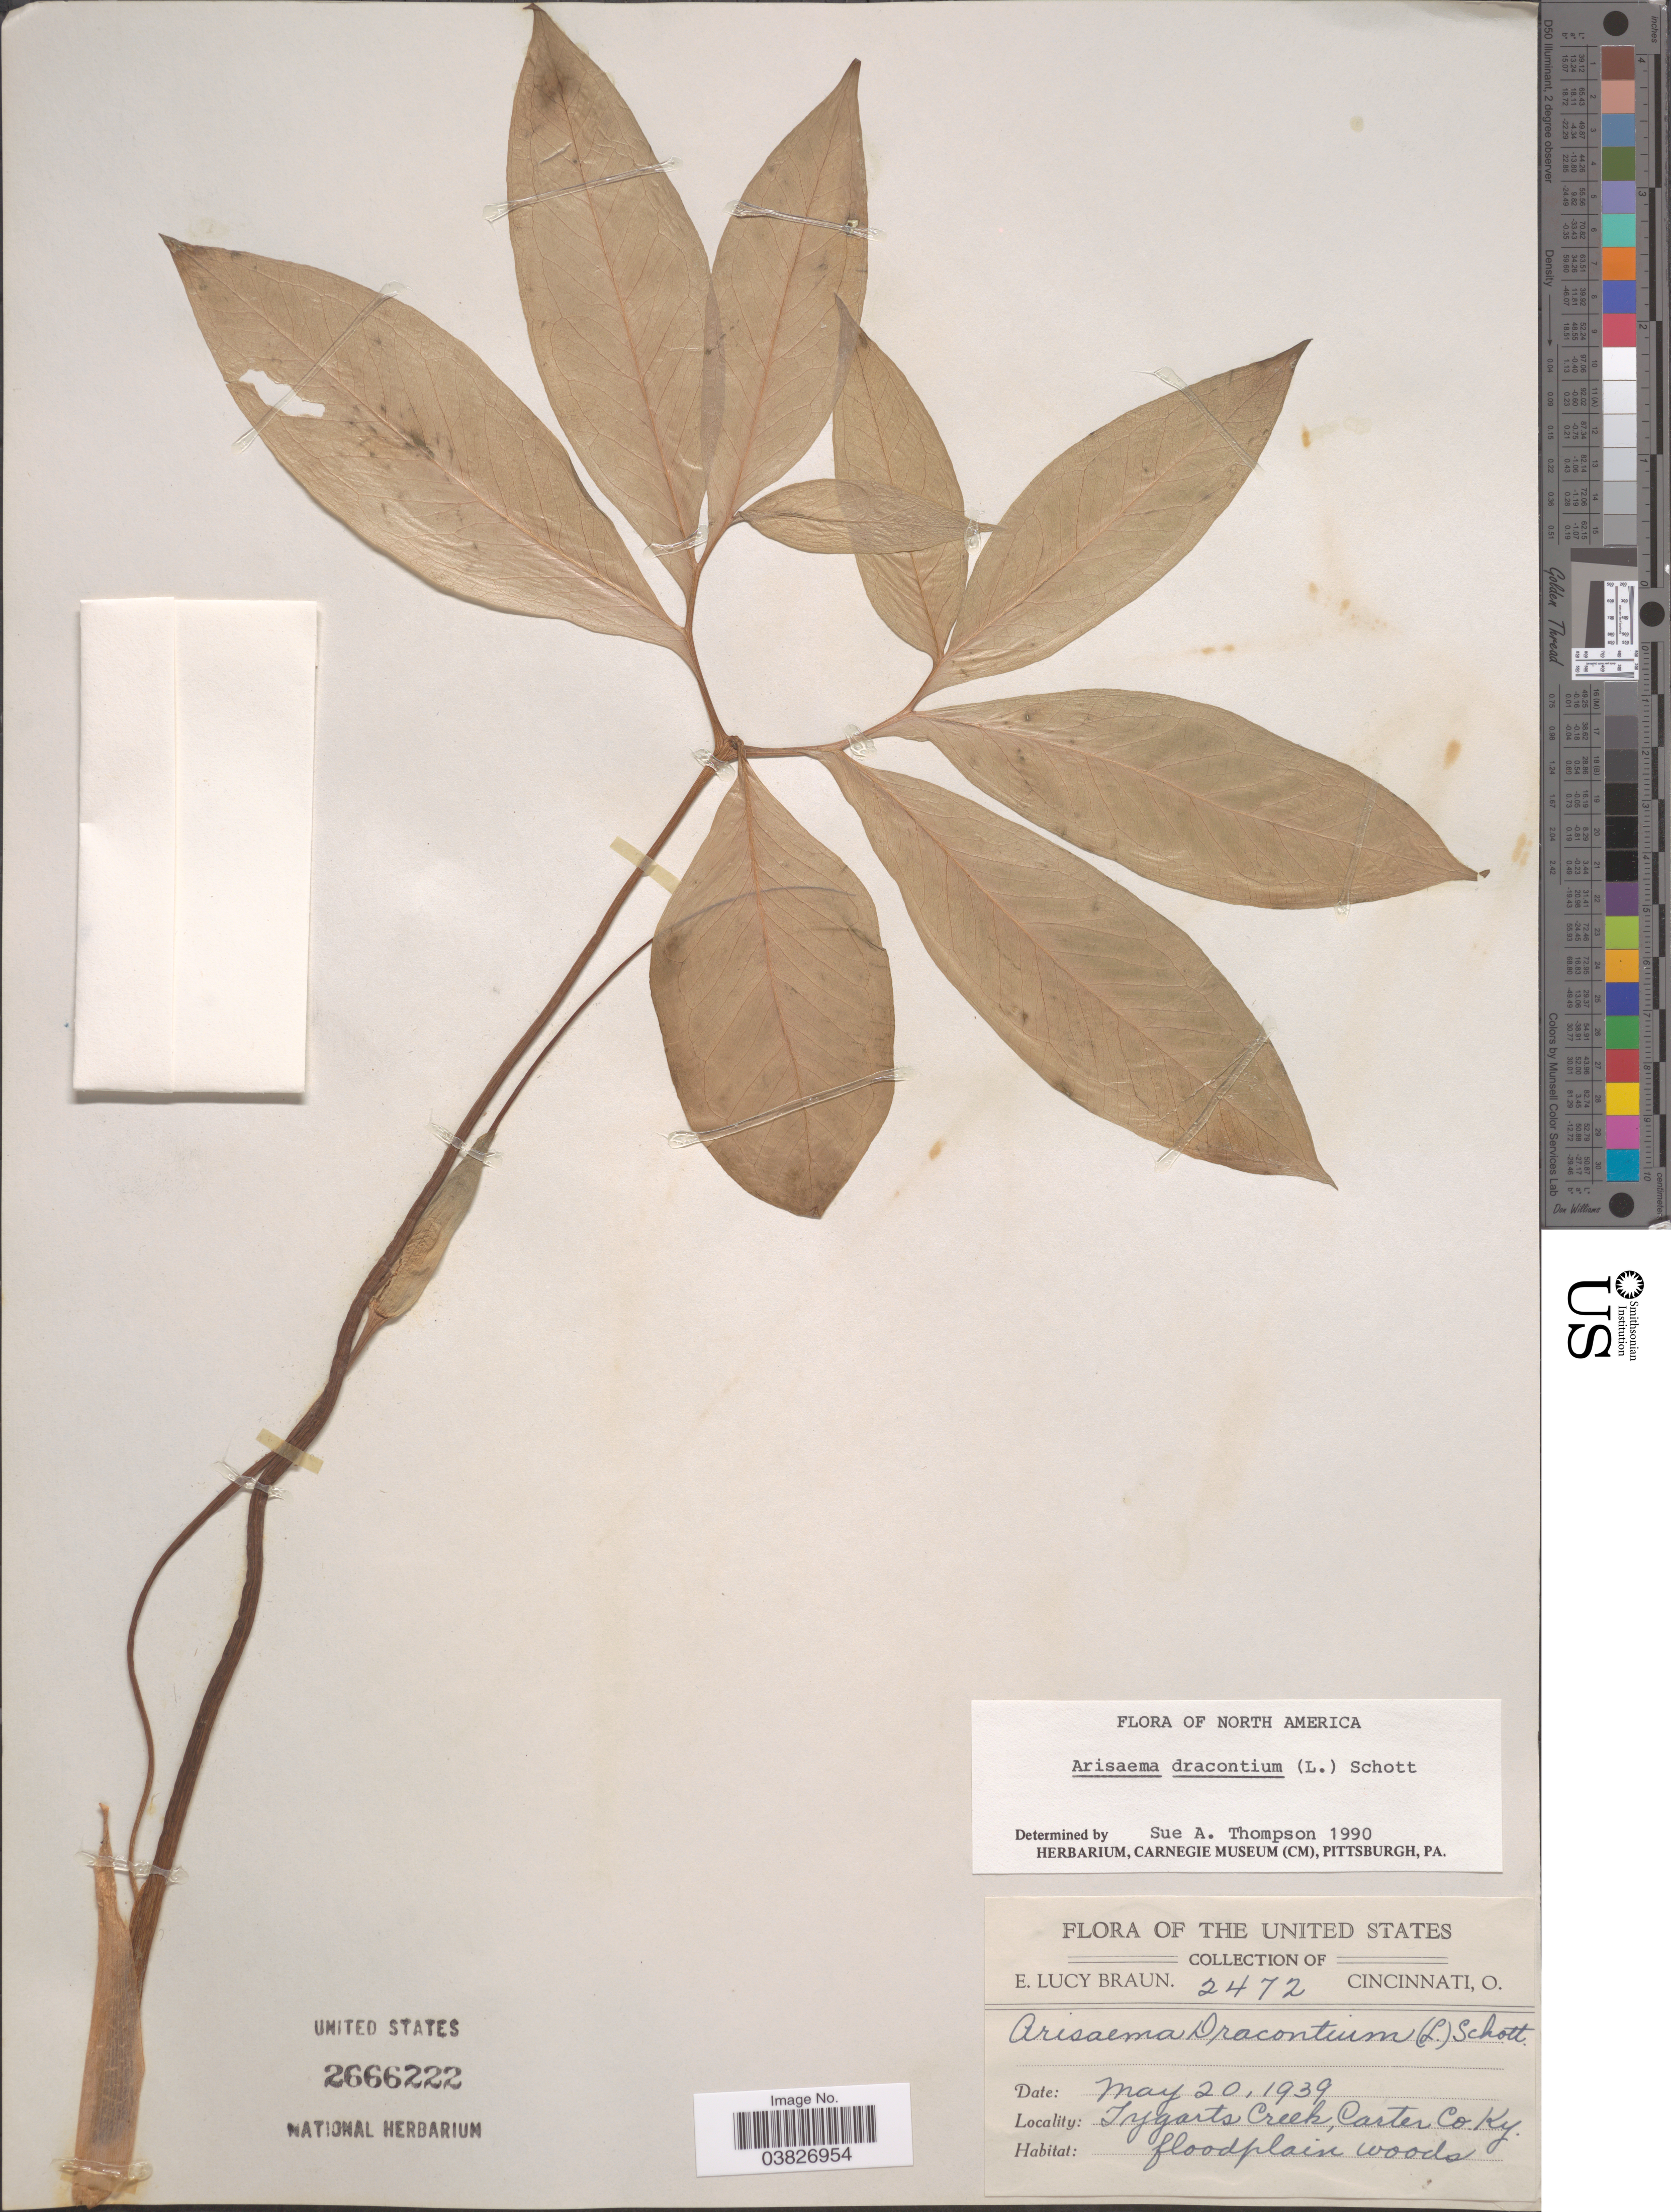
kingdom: Plantae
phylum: Tracheophyta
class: Liliopsida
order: Alismatales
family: Araceae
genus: Arisaema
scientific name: Arisaema dracontium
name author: (L.) Schott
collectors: E. L. Braun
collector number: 2472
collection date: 1939-05-20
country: United States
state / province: Kentucky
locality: Tygarts Creek, Carter Co.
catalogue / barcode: US 2666222